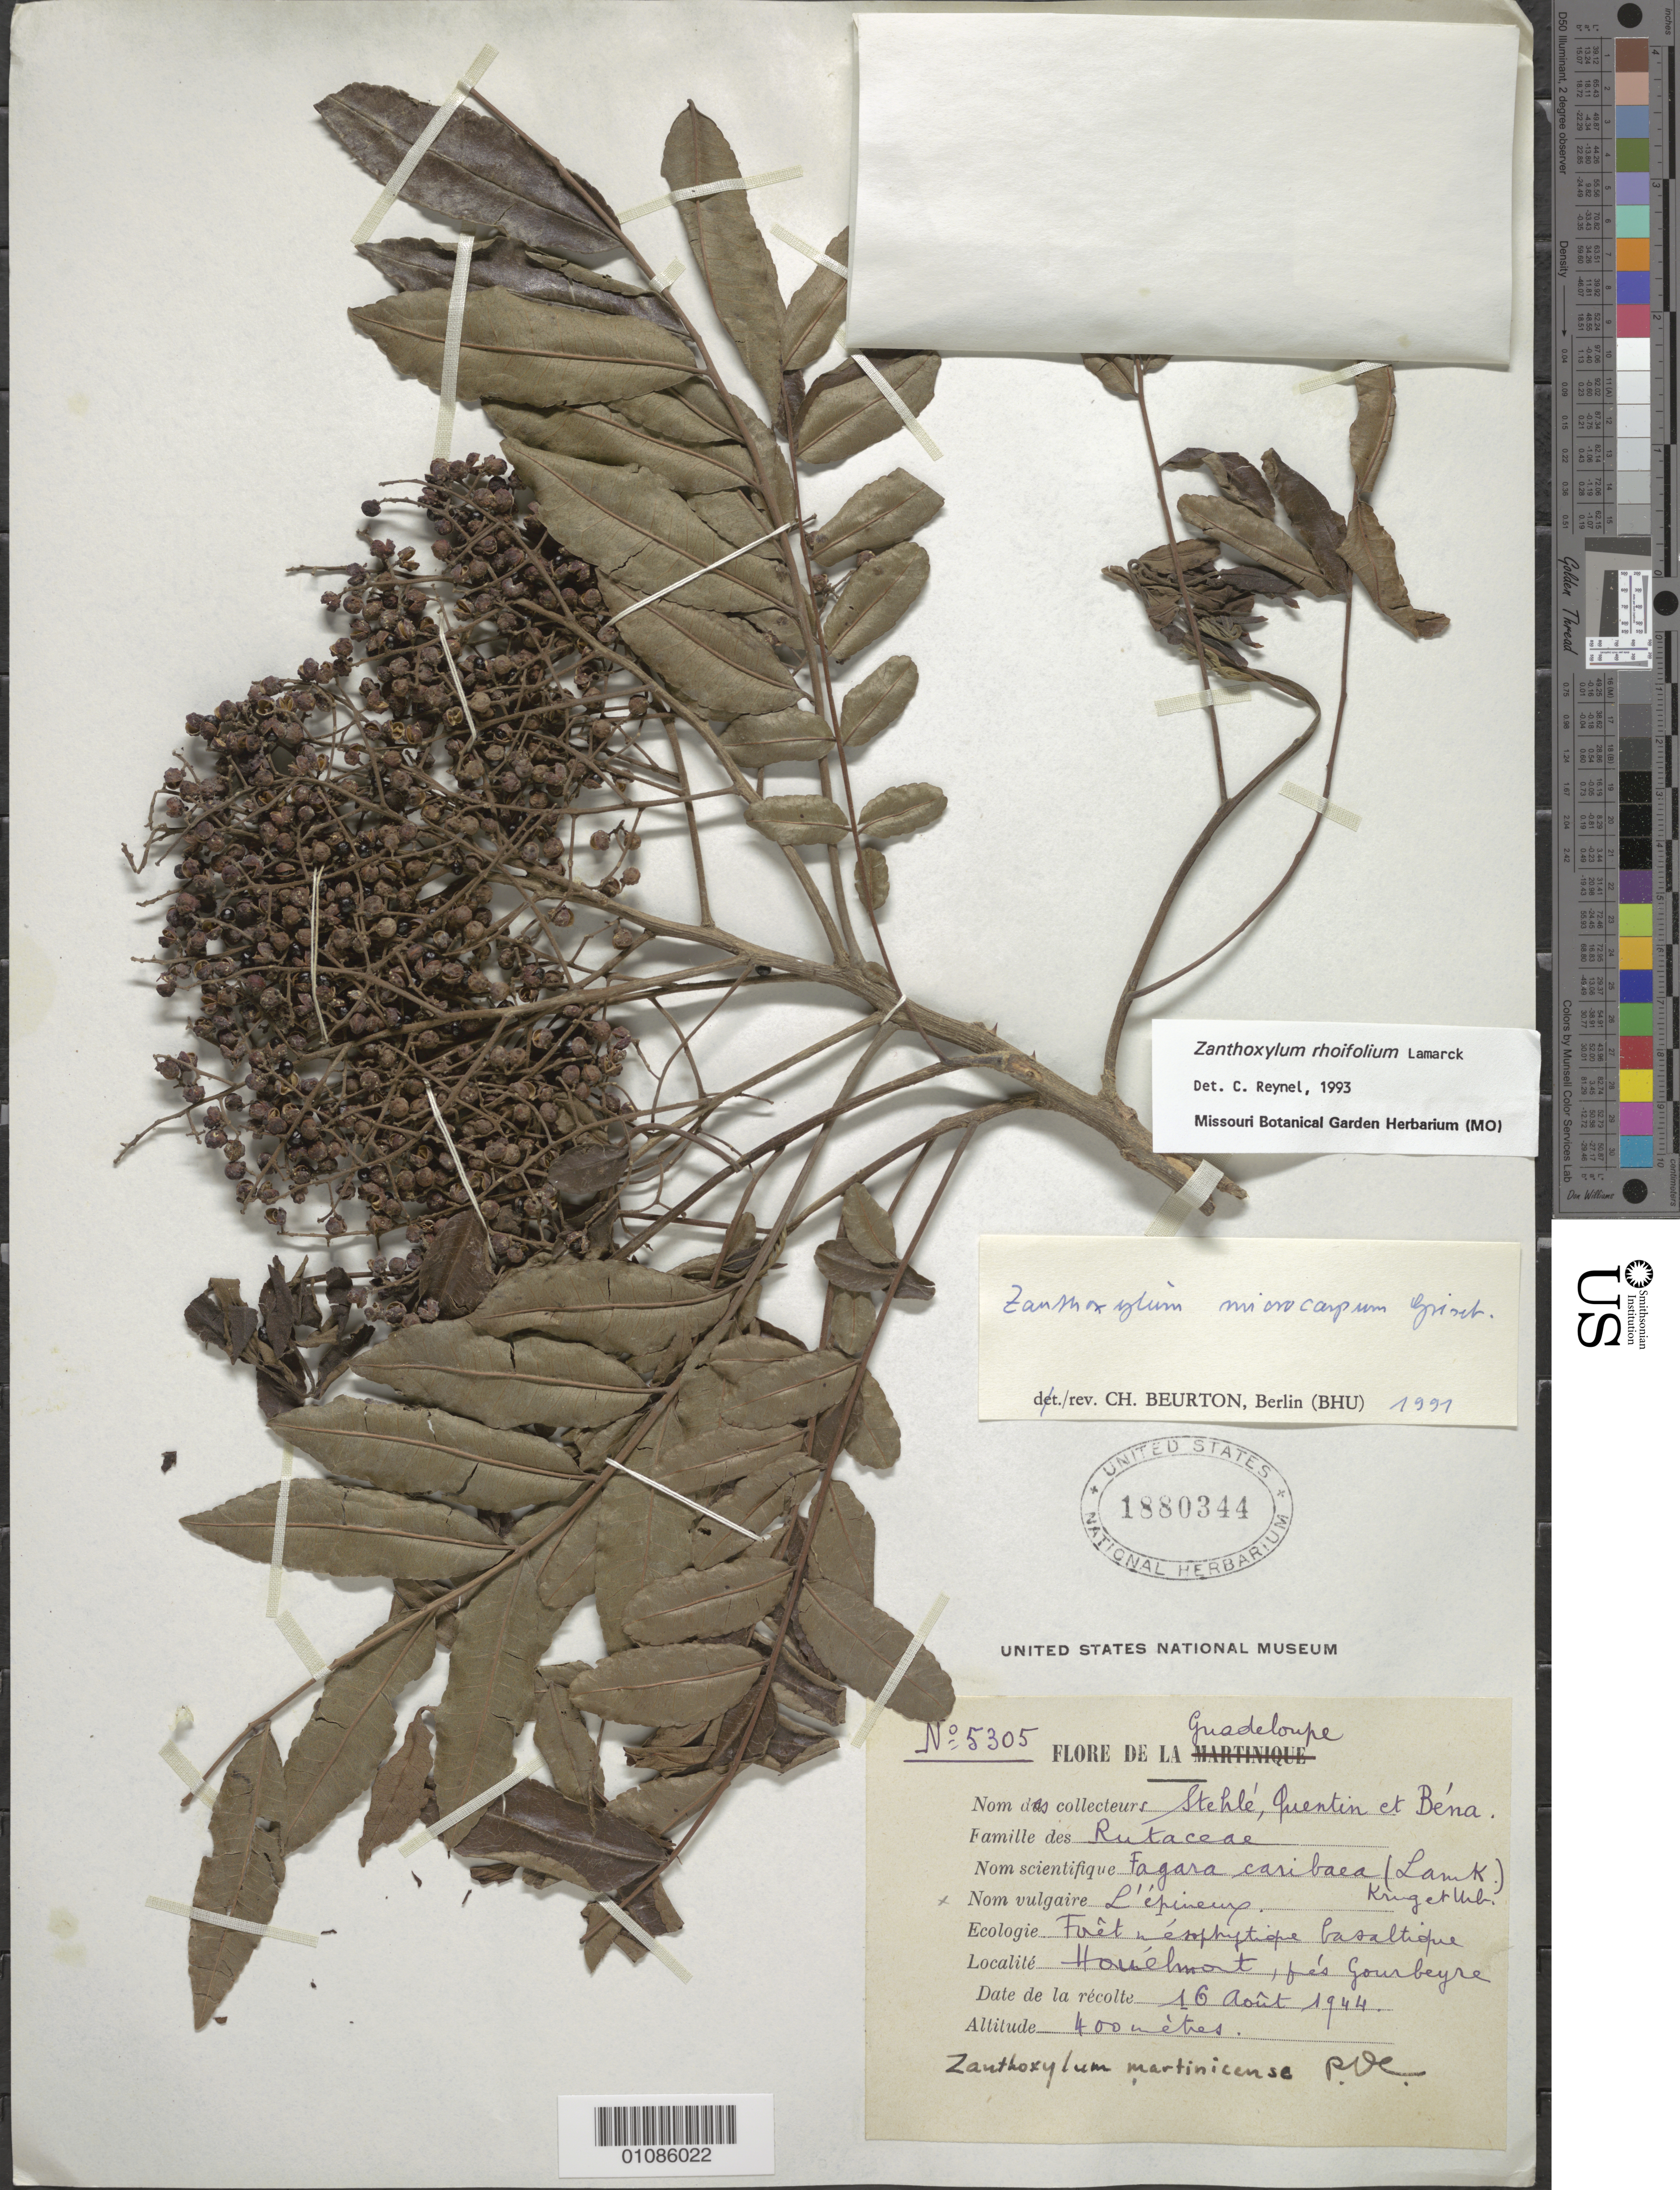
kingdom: Plantae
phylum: Tracheophyta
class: Magnoliopsida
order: Sapindales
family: Rutaceae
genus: Zanthoxylum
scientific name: Zanthoxylum microcarpum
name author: Griseb.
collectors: H. Stehlé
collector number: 5305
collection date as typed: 16 Oct 1944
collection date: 1944-10-16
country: Guadeloupe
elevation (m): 400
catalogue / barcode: US 1880344